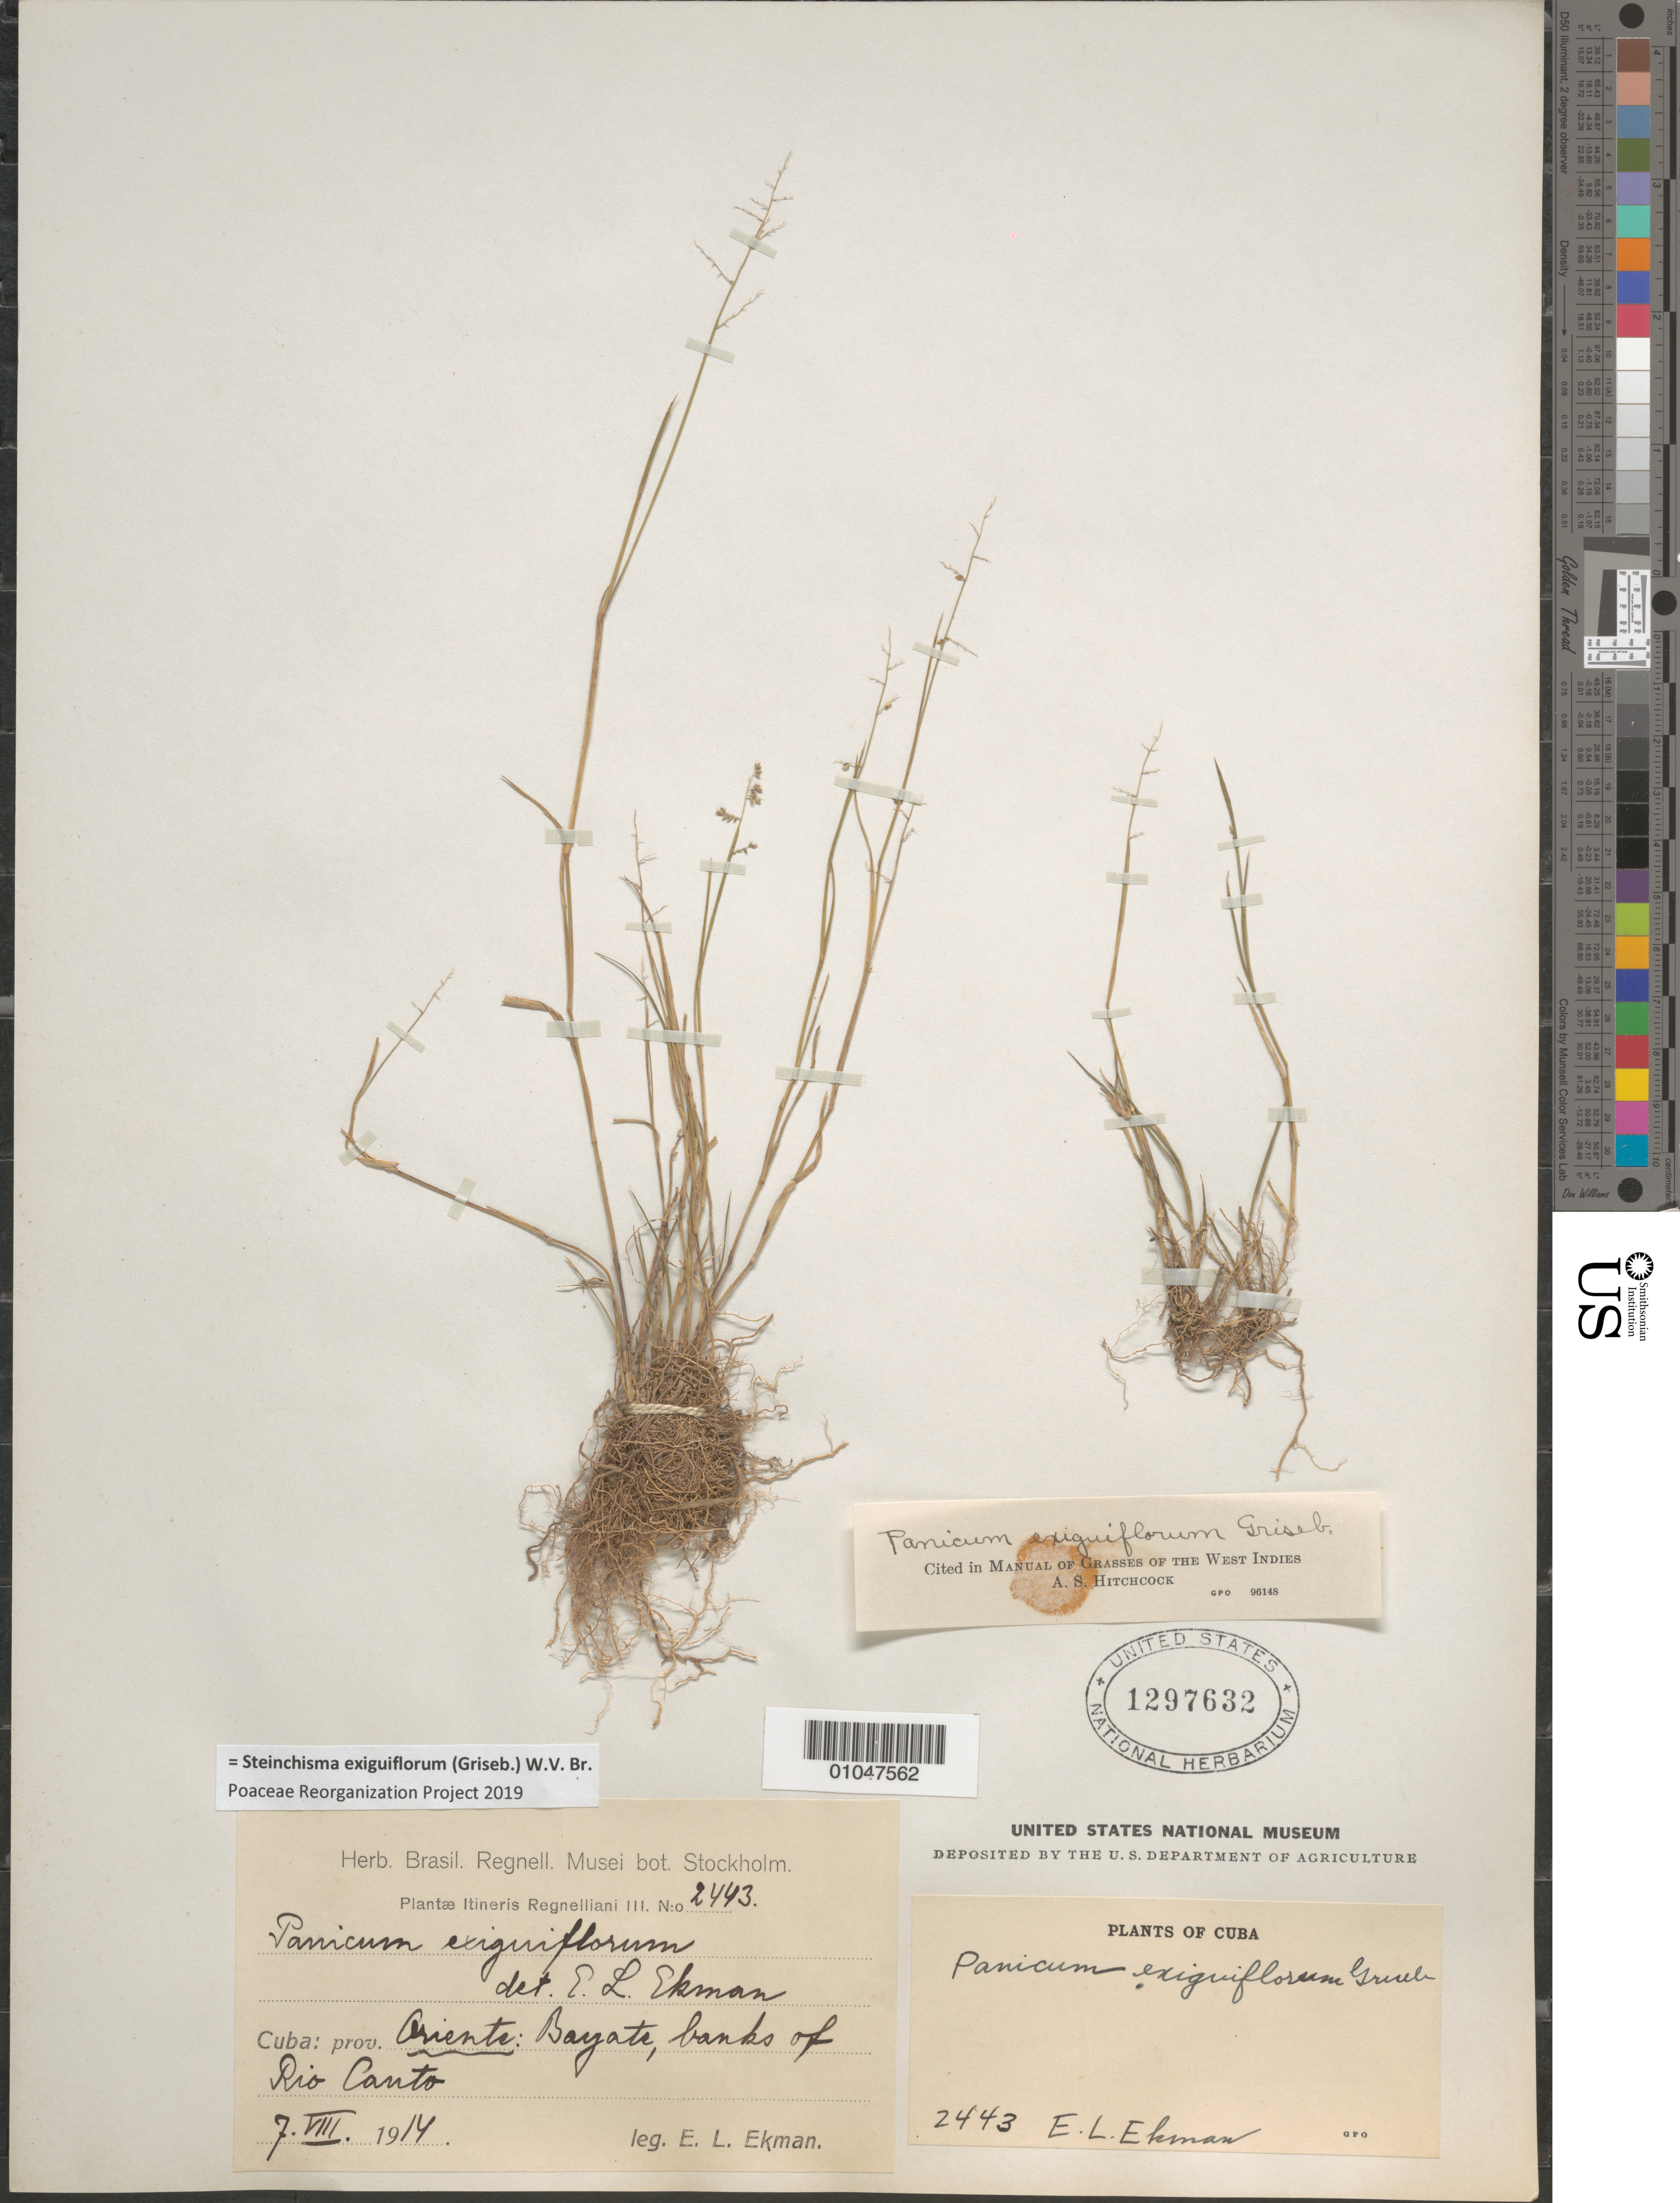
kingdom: Plantae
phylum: Tracheophyta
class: Liliopsida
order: Poales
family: Poaceae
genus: Panicum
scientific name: Panicum exiguiflorum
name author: Griseb.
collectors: E. L. Ekman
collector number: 2443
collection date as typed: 07 Aug 1914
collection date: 1914-08-07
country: Cuba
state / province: Holguín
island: Cuba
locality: Bayate, banks of Rio Canto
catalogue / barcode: US 1297632